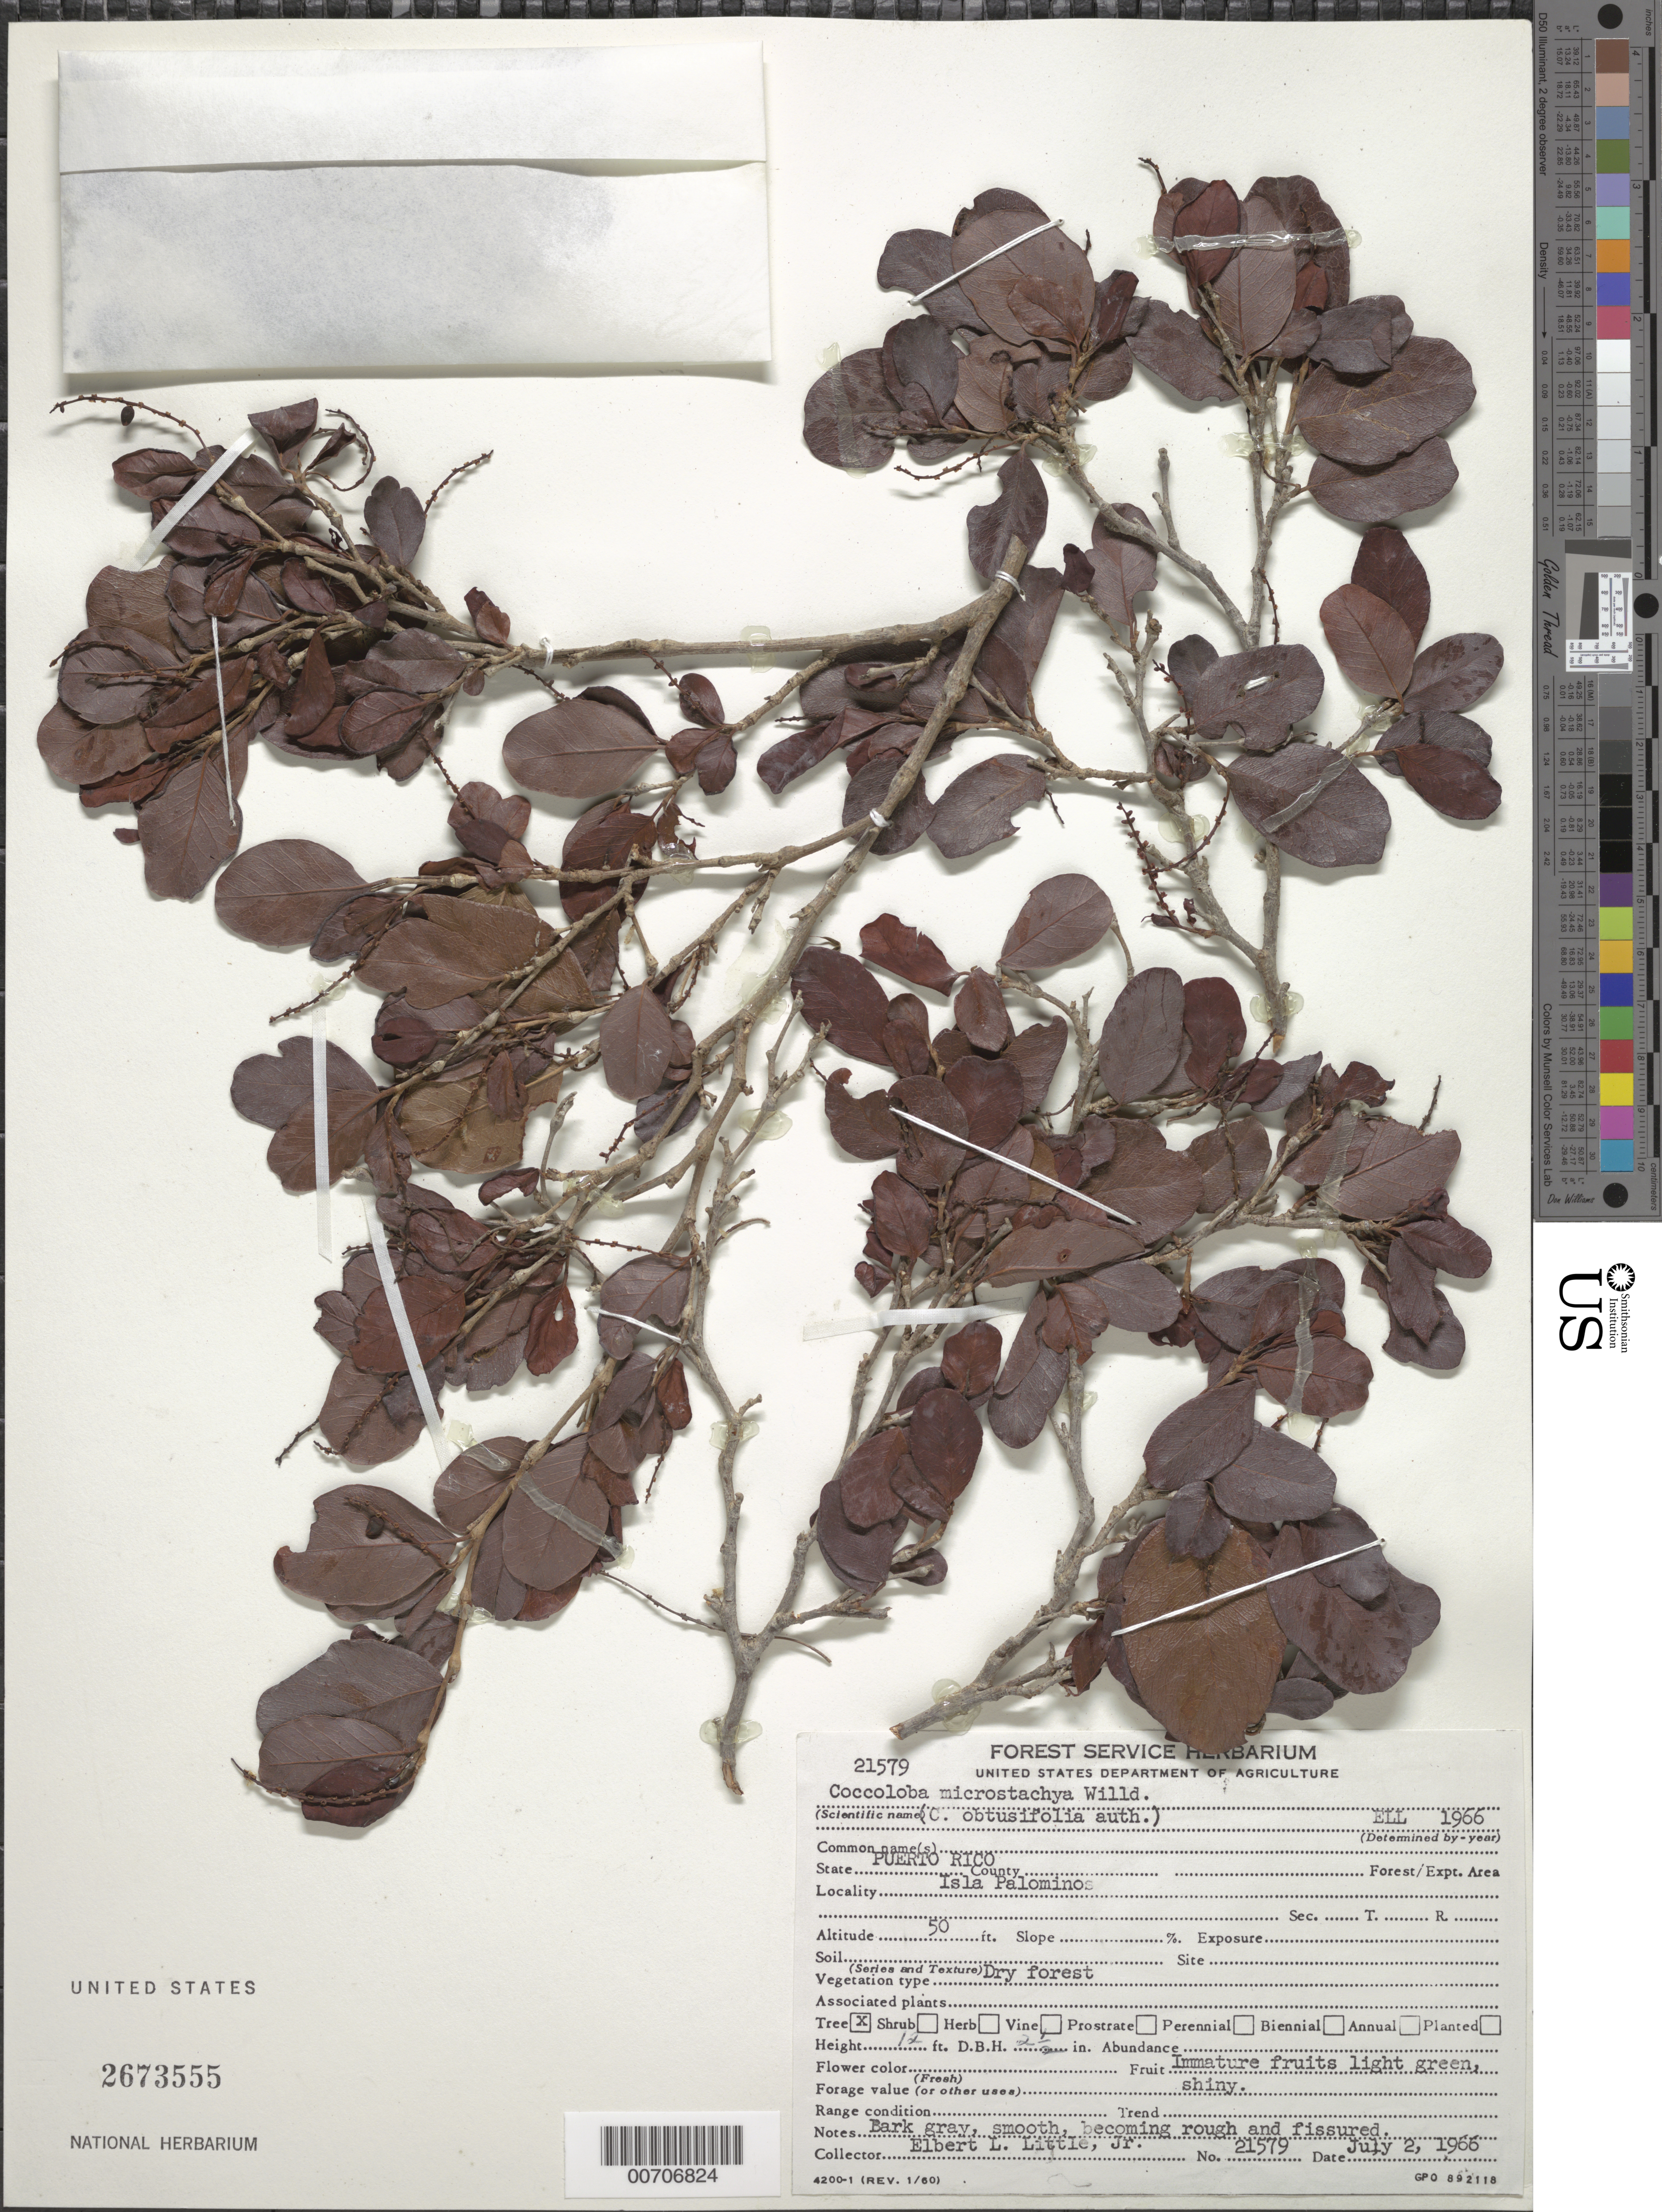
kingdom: Plantae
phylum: Tracheophyta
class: Magnoliopsida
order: Caryophyllales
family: Polygonaceae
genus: Coccoloba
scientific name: Coccoloba microstachya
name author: Willd.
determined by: Little, Elbert L., Jr., (FSSR), United States Department of Agriculture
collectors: E. L. Little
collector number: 21579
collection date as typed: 02 Jul 1966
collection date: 1966-07-02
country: Puerto Rico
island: Greater Antilles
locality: Isla Palominos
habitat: Dry forest.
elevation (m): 15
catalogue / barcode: US 2673555